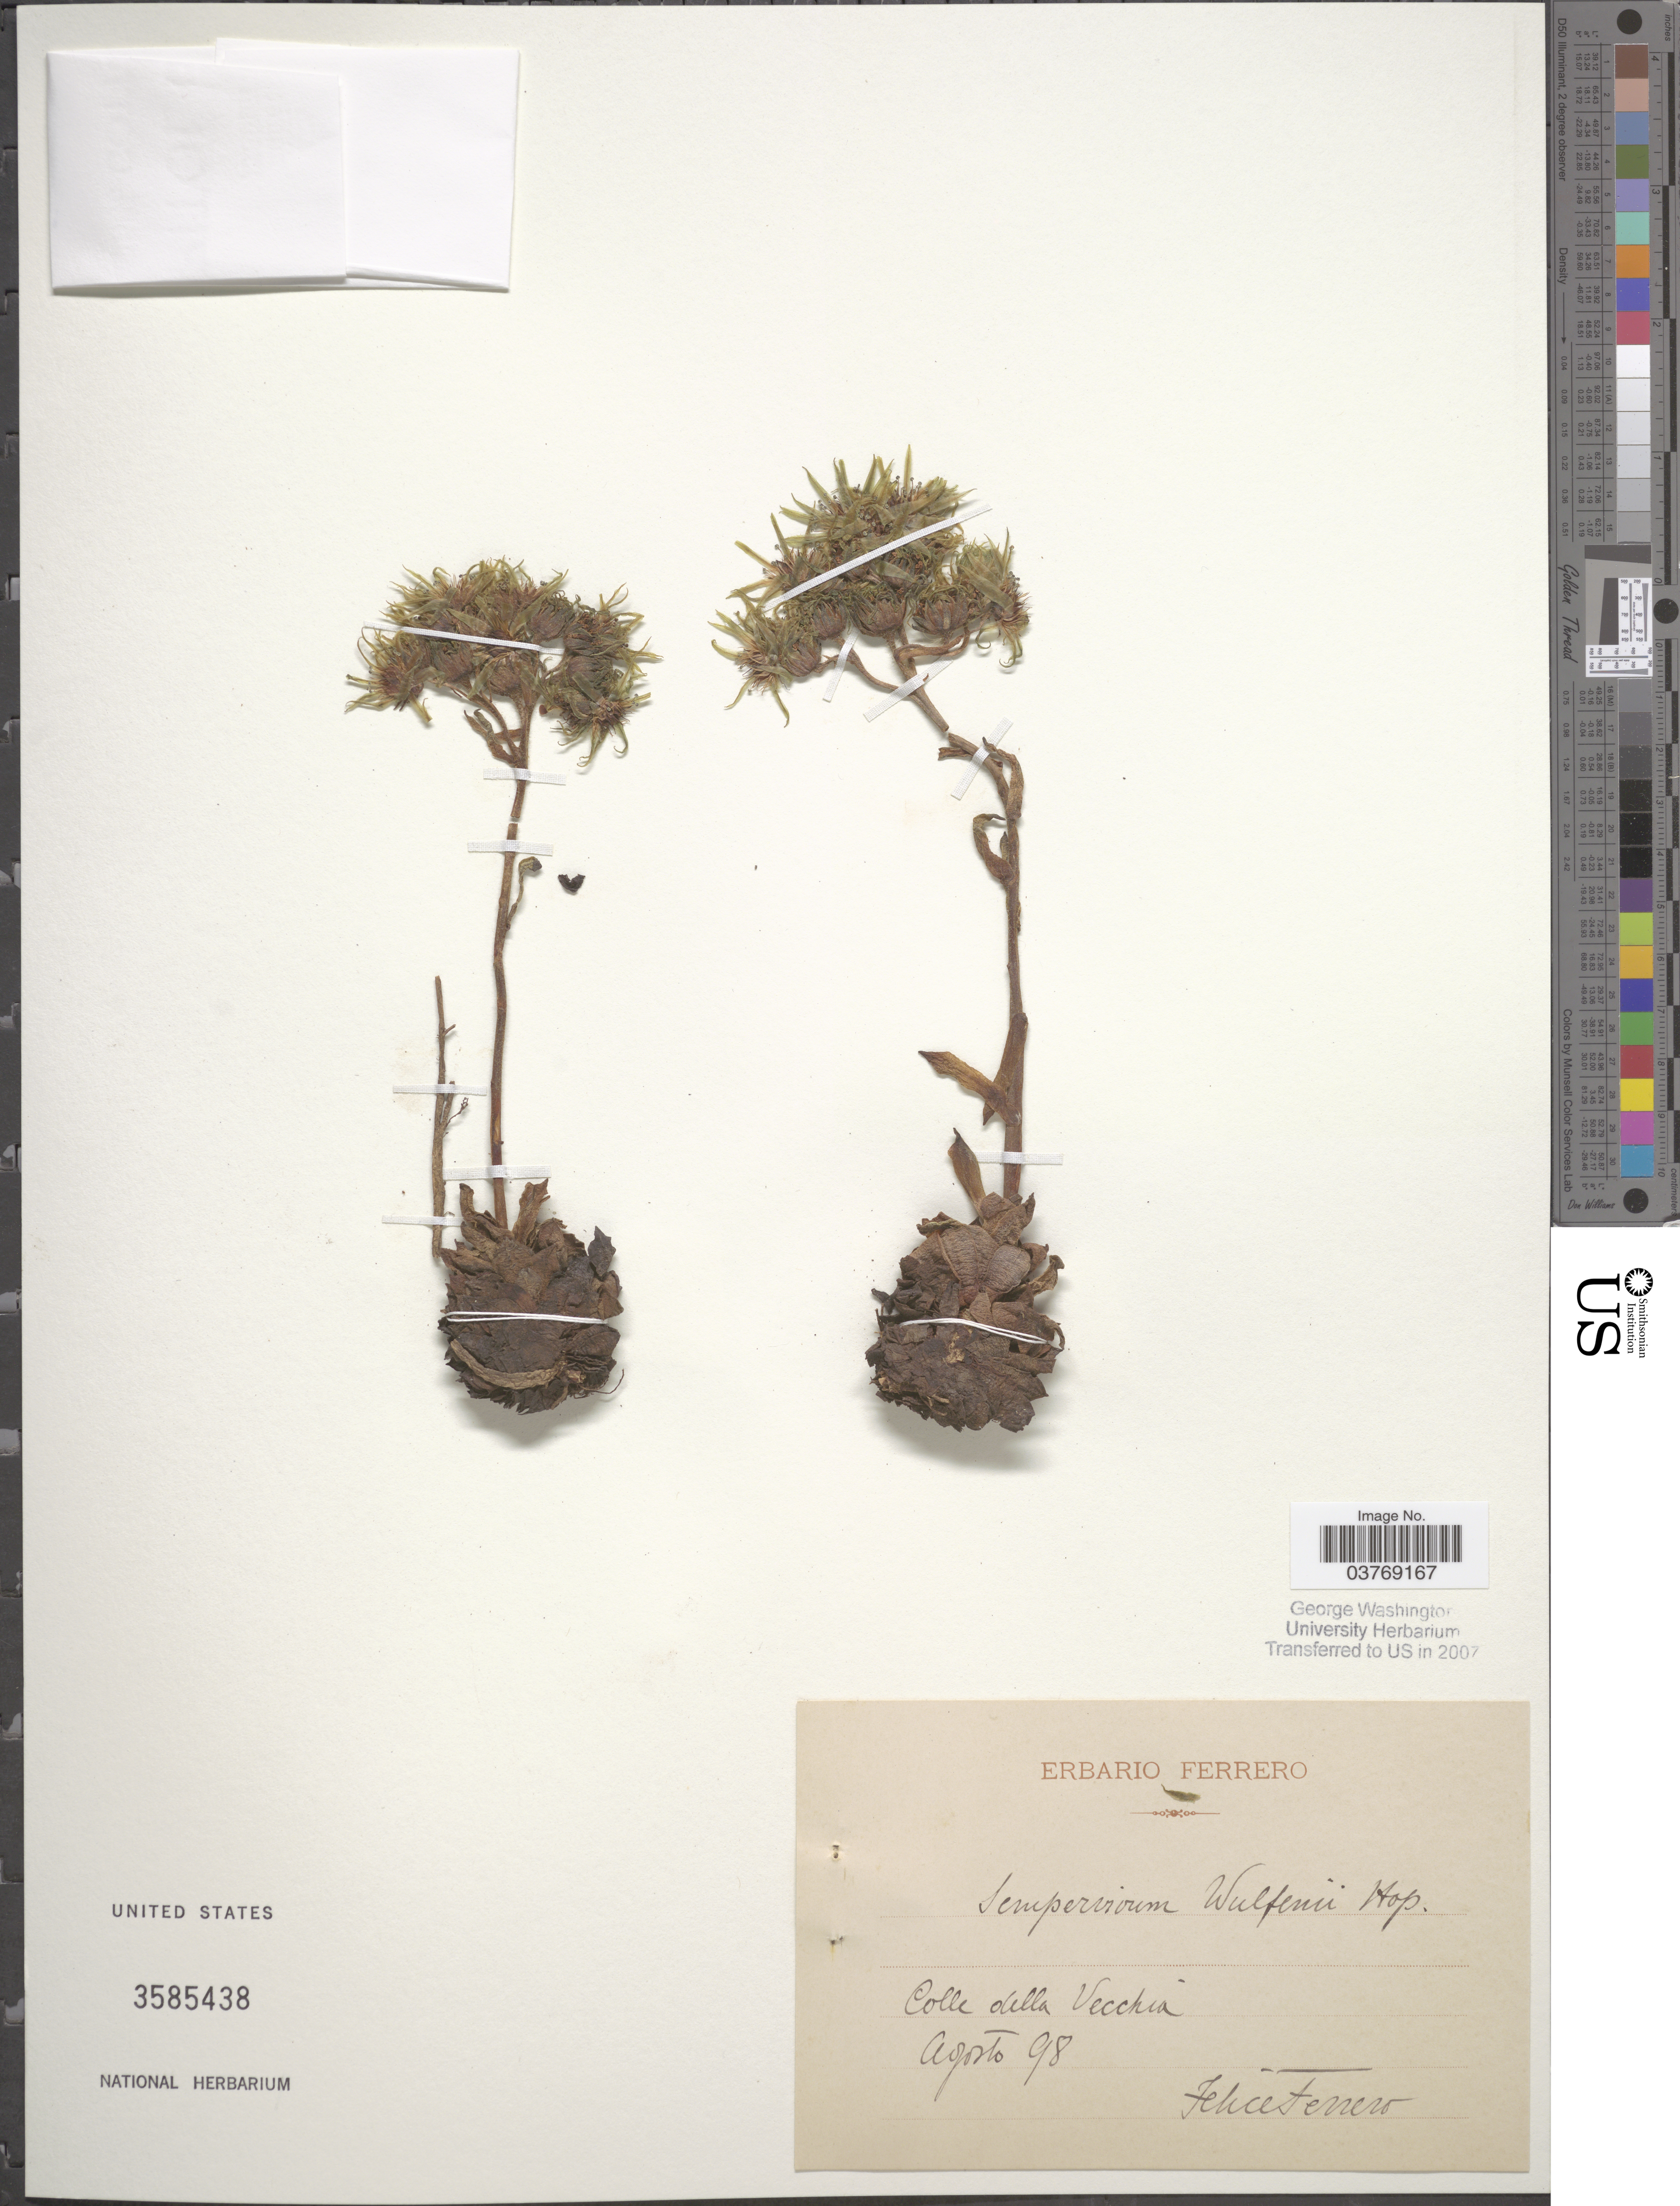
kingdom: Plantae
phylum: Tracheophyta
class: Magnoliopsida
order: Saxifragales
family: Crassulaceae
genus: Sempervivum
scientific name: Sempervivum wulfenii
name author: Hoppe ex Mert. & W.D.J. Koch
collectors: F. Ferrero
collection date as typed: Transcribed d/m/y: /8/98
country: Italy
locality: Colle della Vecchia.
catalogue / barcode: US 3585438